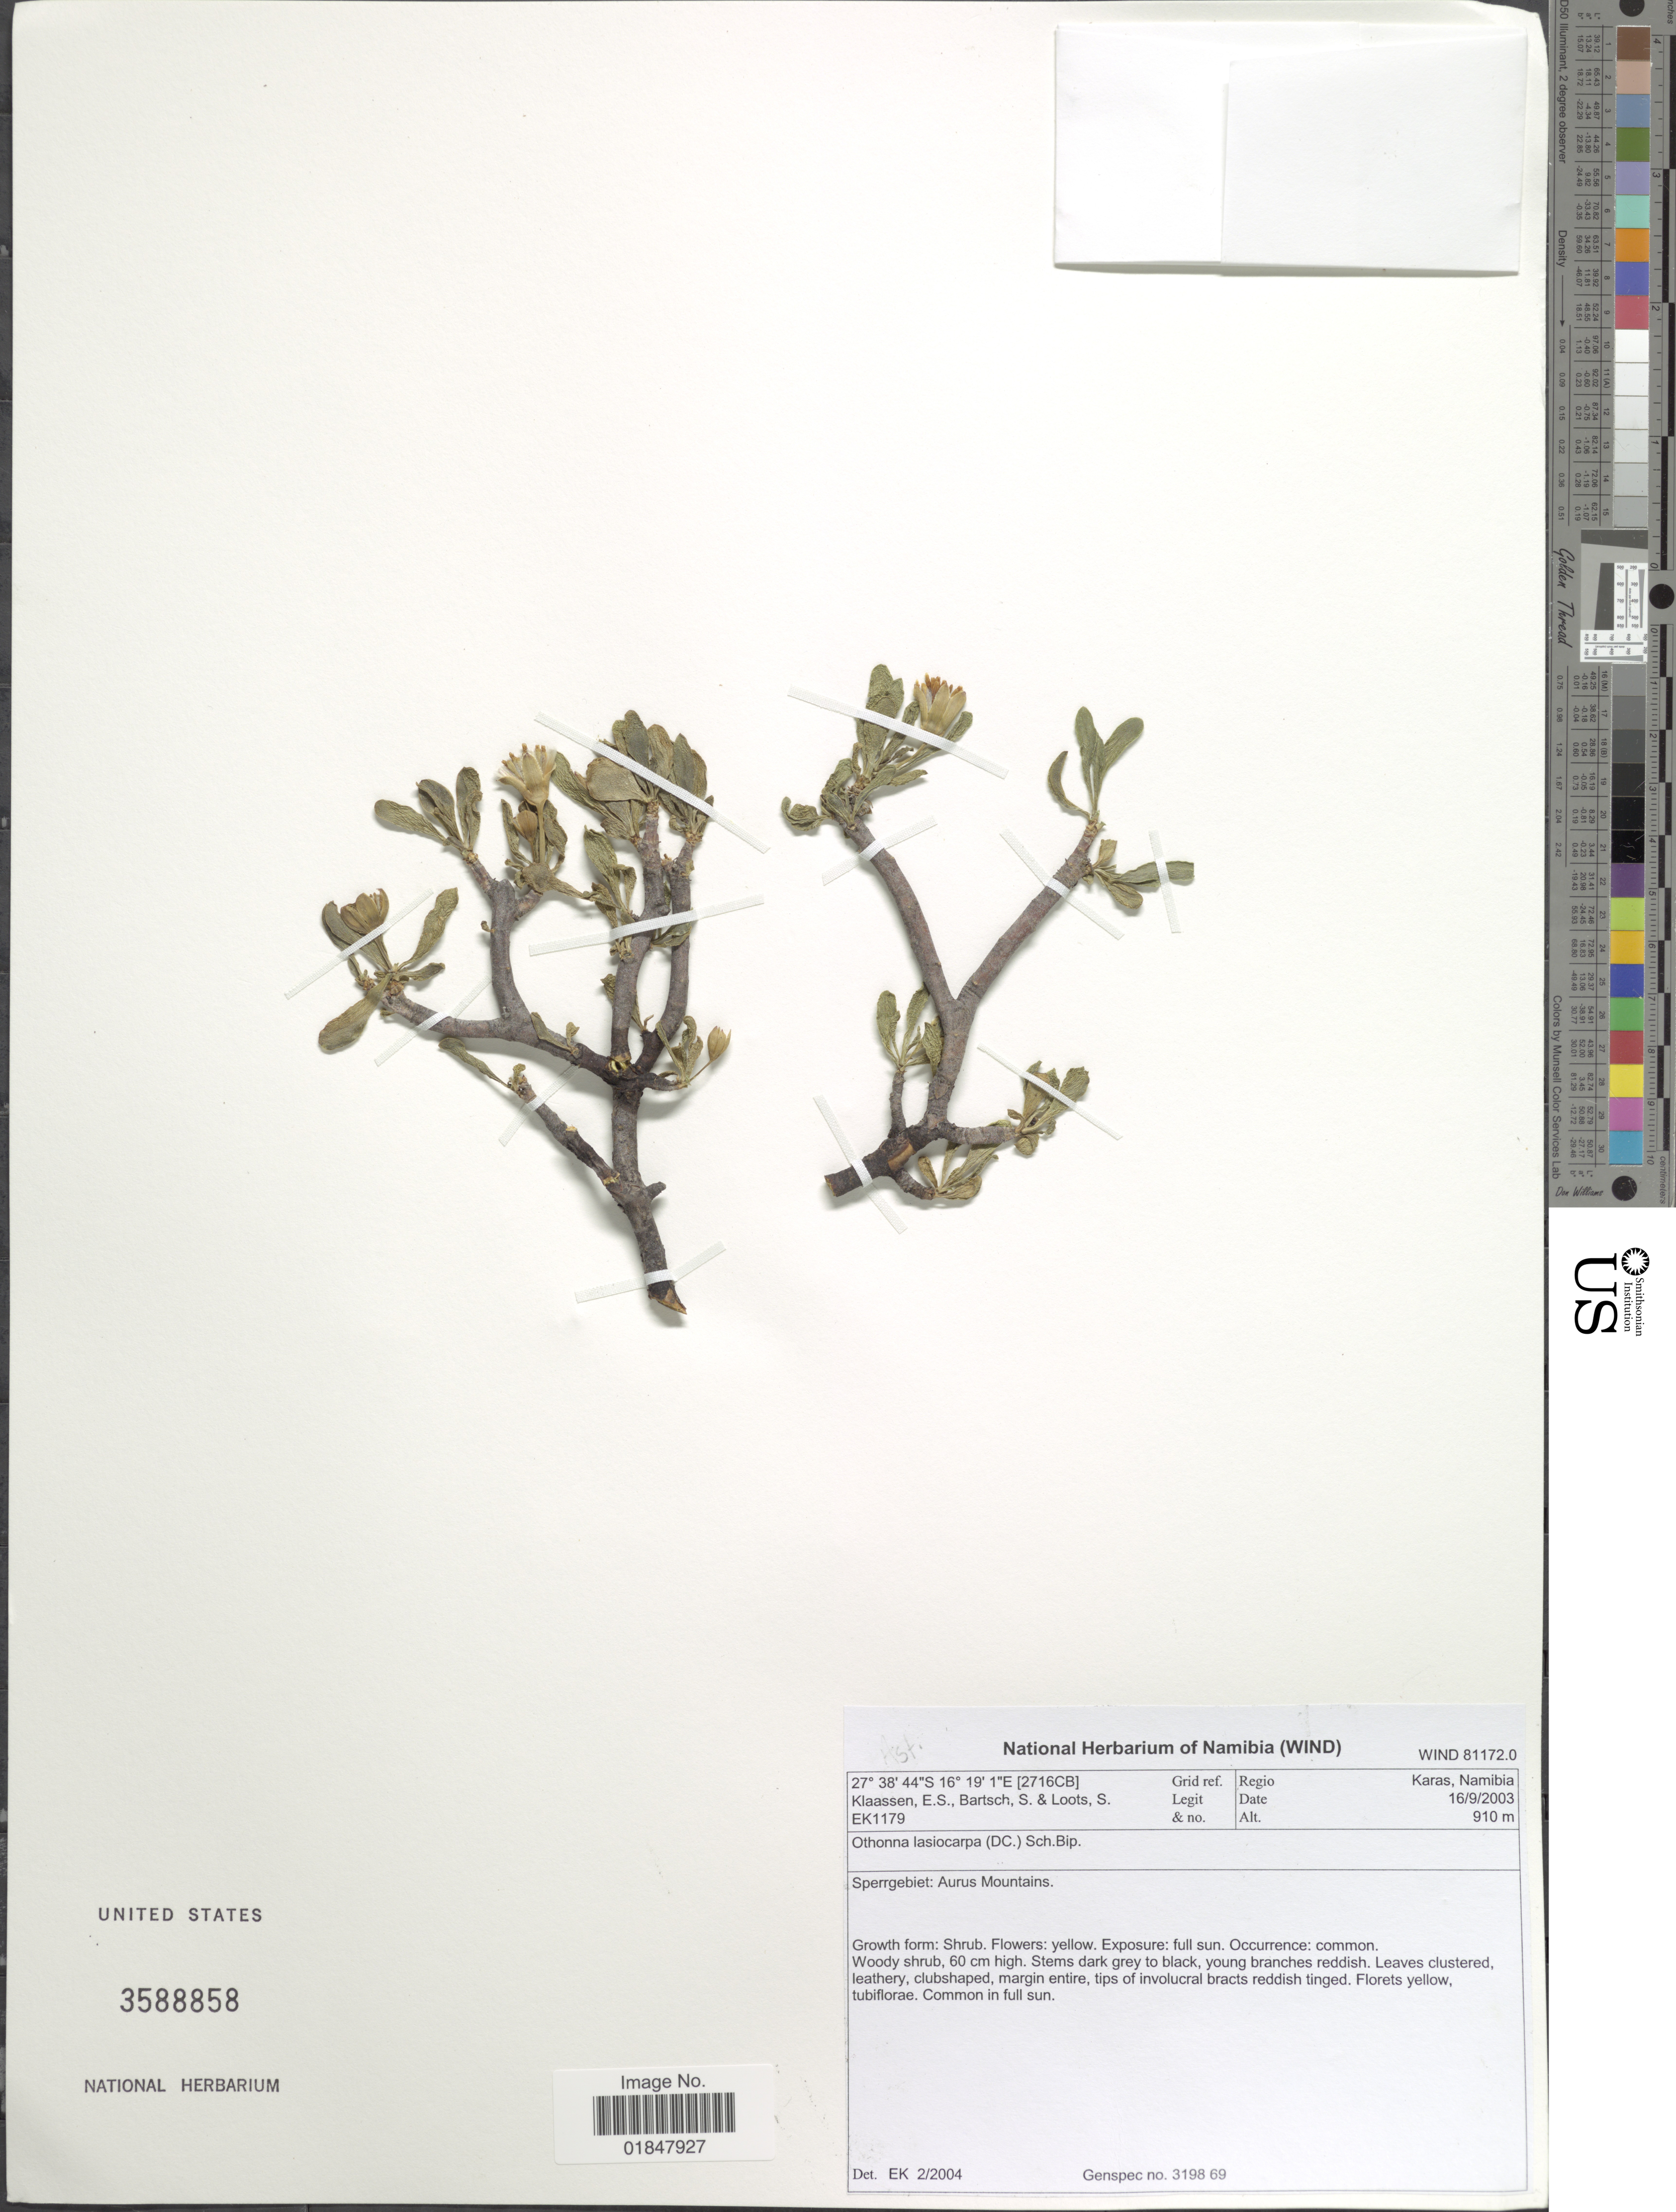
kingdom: Plantae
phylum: Tracheophyta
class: Magnoliopsida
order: Asterales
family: Asteraceae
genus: Othonna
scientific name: Othonna lasiocarpa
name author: (DC.) Sch. Bip.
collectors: E. S. Klaassen, S. Bartsch & S. Loots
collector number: EK1179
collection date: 2003-09-16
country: Namibia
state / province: Karas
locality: Sperrgebiet: Aurus Mountains (2716CB)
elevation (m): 910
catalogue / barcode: US 3588858